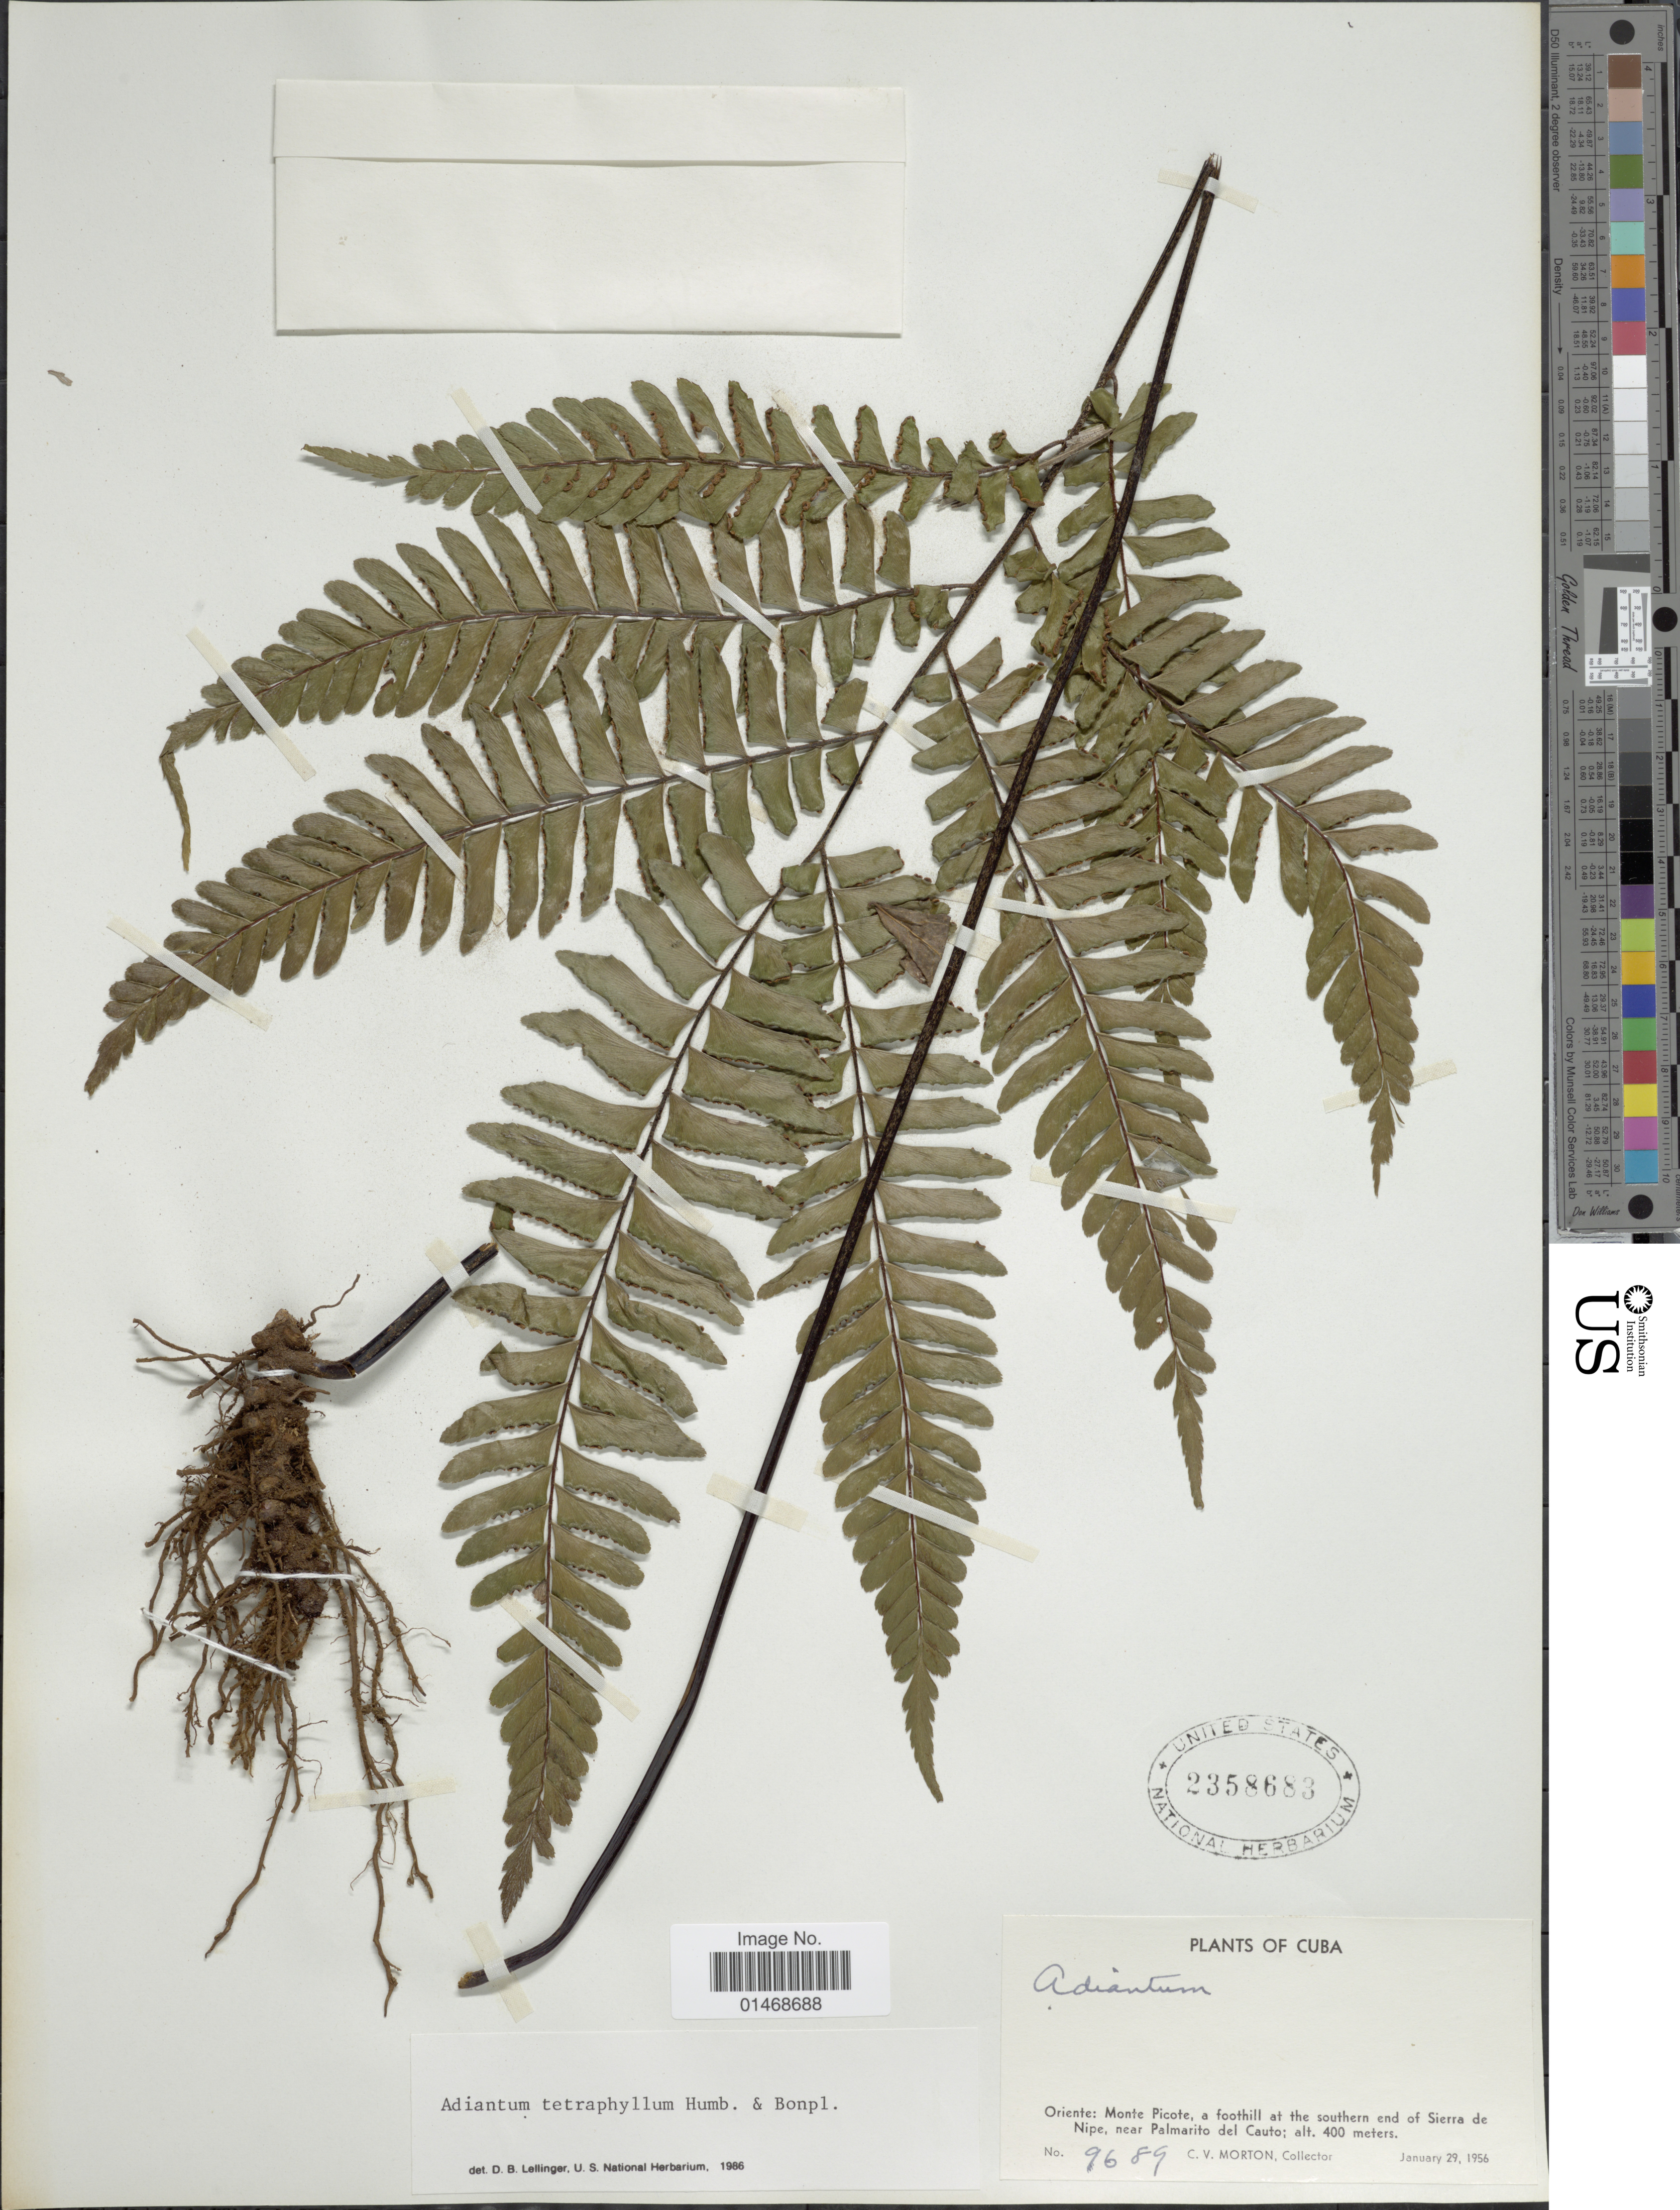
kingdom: Plantae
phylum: Tracheophyta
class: Polypodiopsida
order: Polypodiales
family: Pteridaceae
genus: Adiantum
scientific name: Adiantum cubense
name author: Hook.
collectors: C. V. Morton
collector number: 9689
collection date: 1956-01-29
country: Cuba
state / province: Oriente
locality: Monte Picote, a foothill at the southern end of Sierra de Nipe, near Palmarito del Gauto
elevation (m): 400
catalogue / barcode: US 2358683